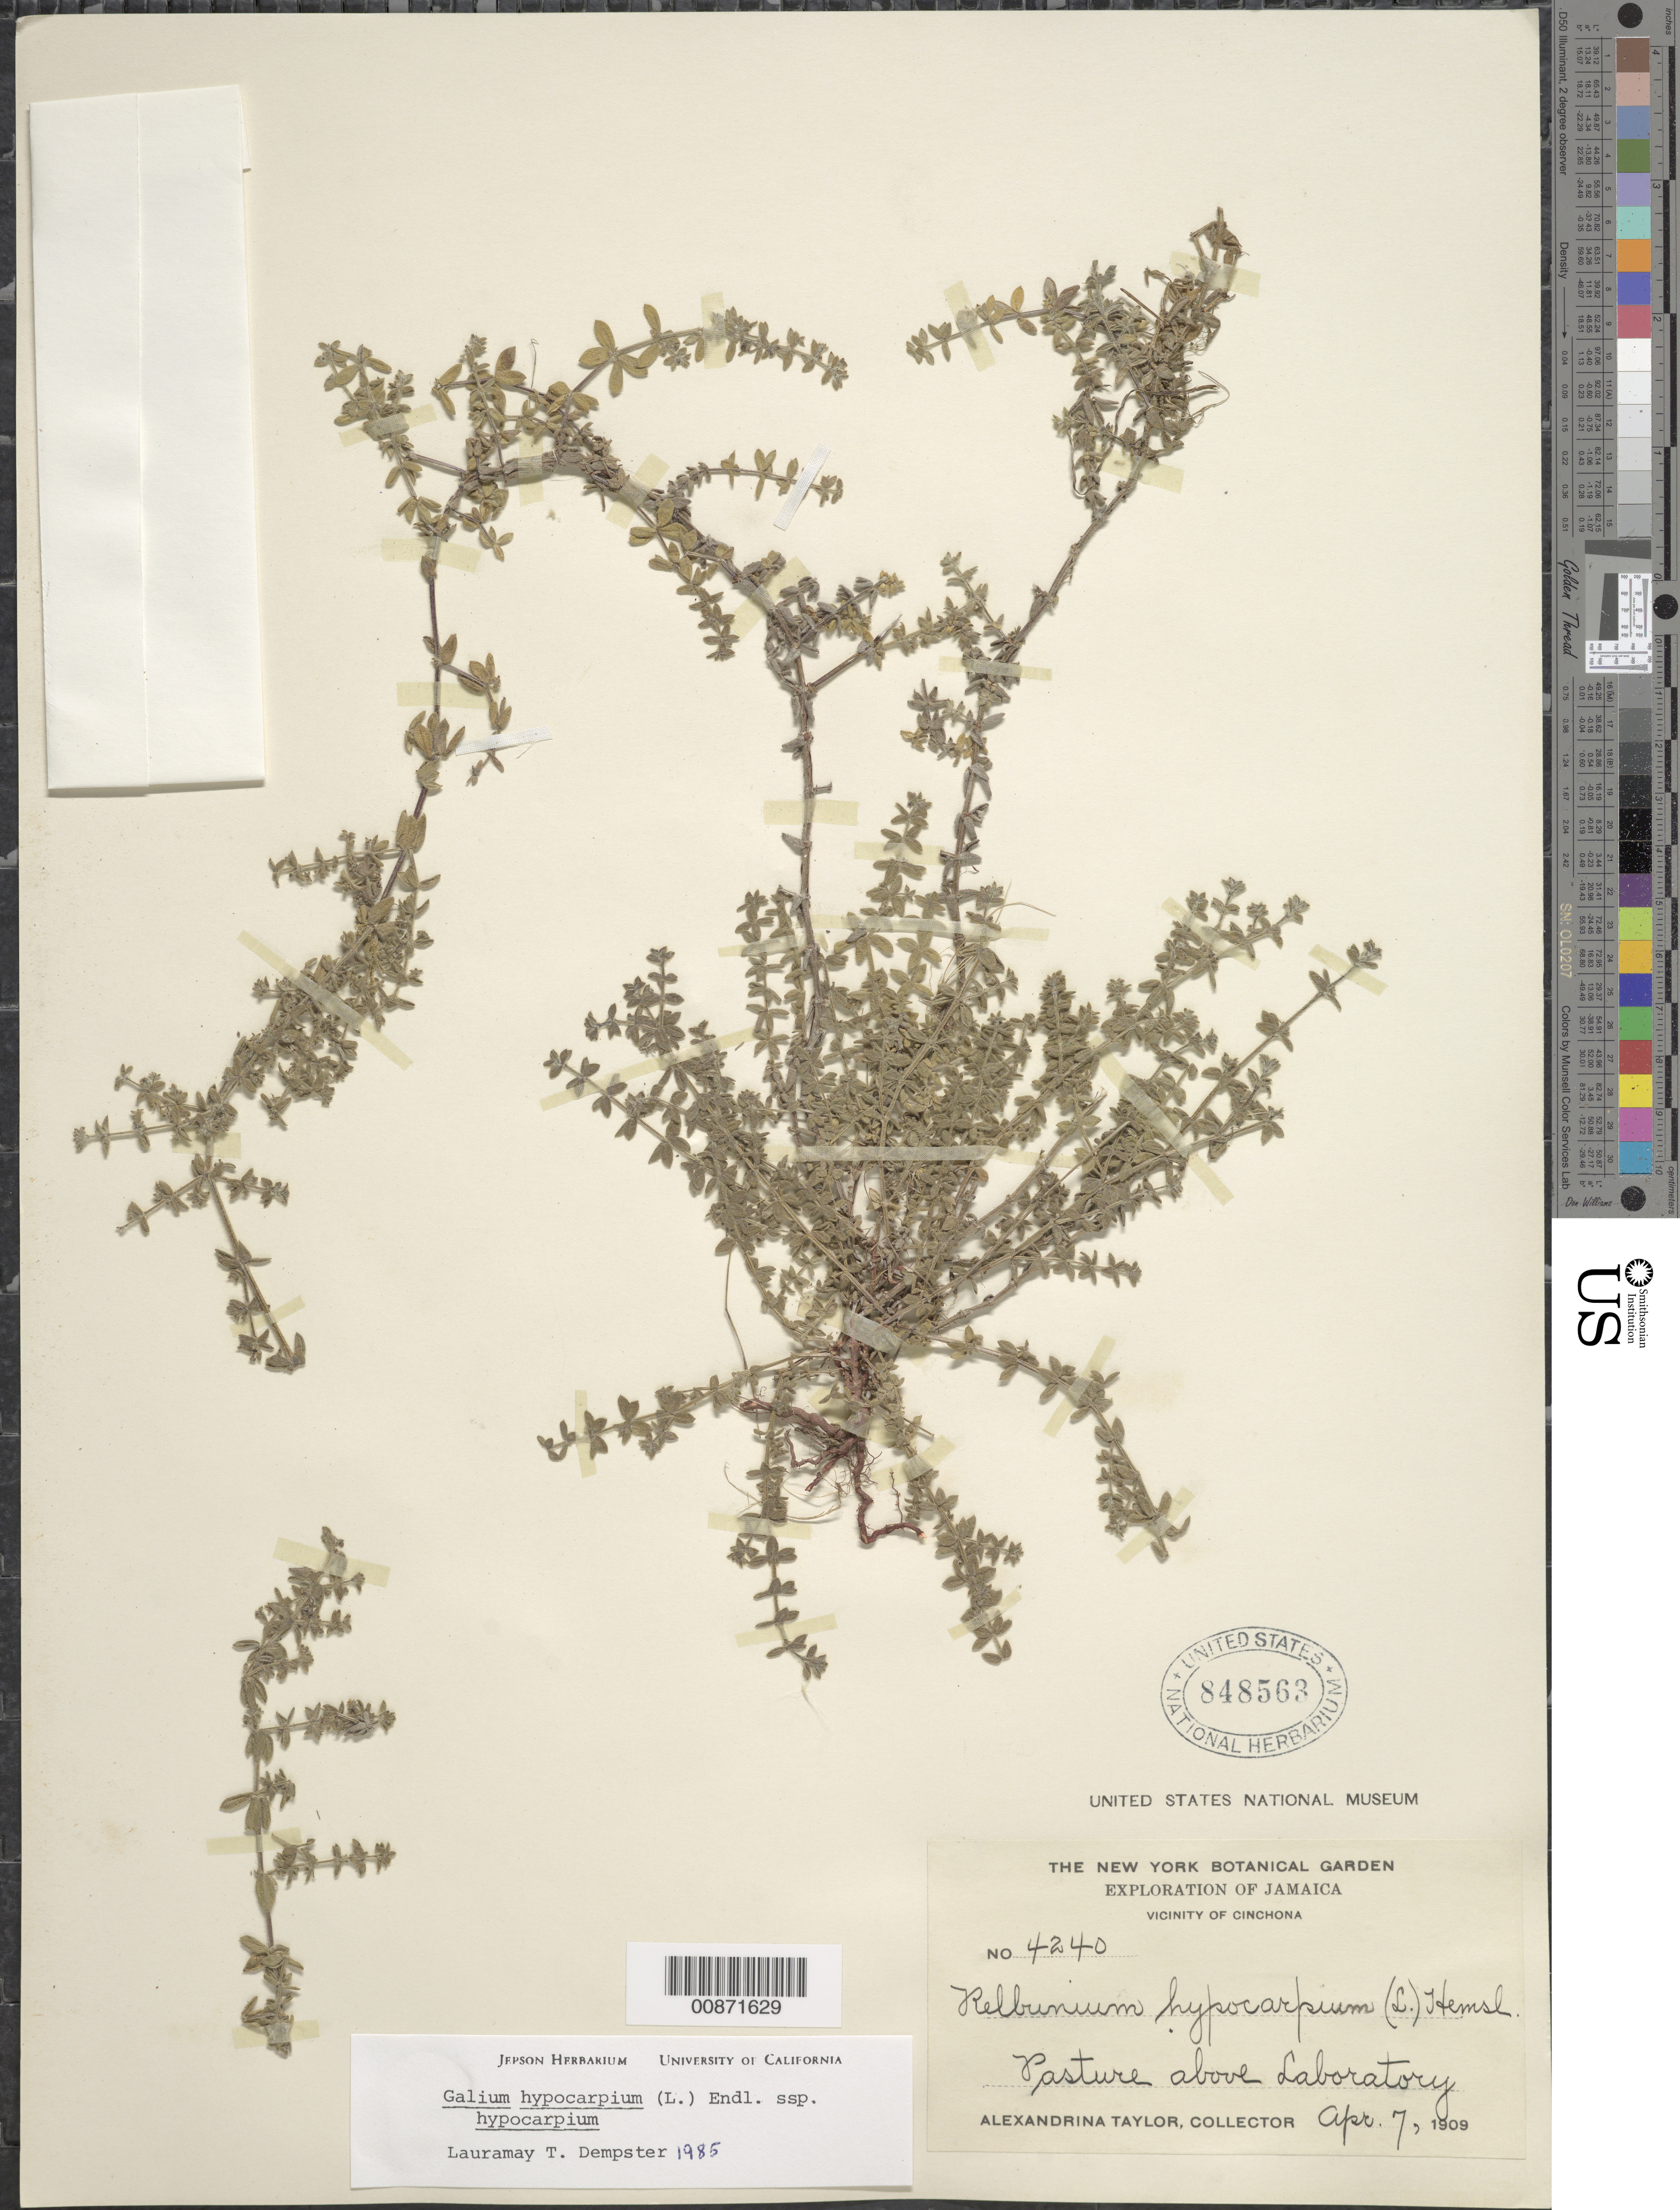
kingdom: Plantae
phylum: Tracheophyta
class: Magnoliopsida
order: Gentianales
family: Rubiaceae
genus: Galium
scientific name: Galium hypocarpium subsp. hypocarpium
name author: (L.) Endl. ex Griseb.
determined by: Dempster, L. T.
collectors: A. A. Taylor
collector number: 4240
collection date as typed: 07 Apr 1909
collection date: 1909-04-07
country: Jamaica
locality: Pasture above Laboratory. Vicinity of Cinshona.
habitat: Pasture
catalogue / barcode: US 848563